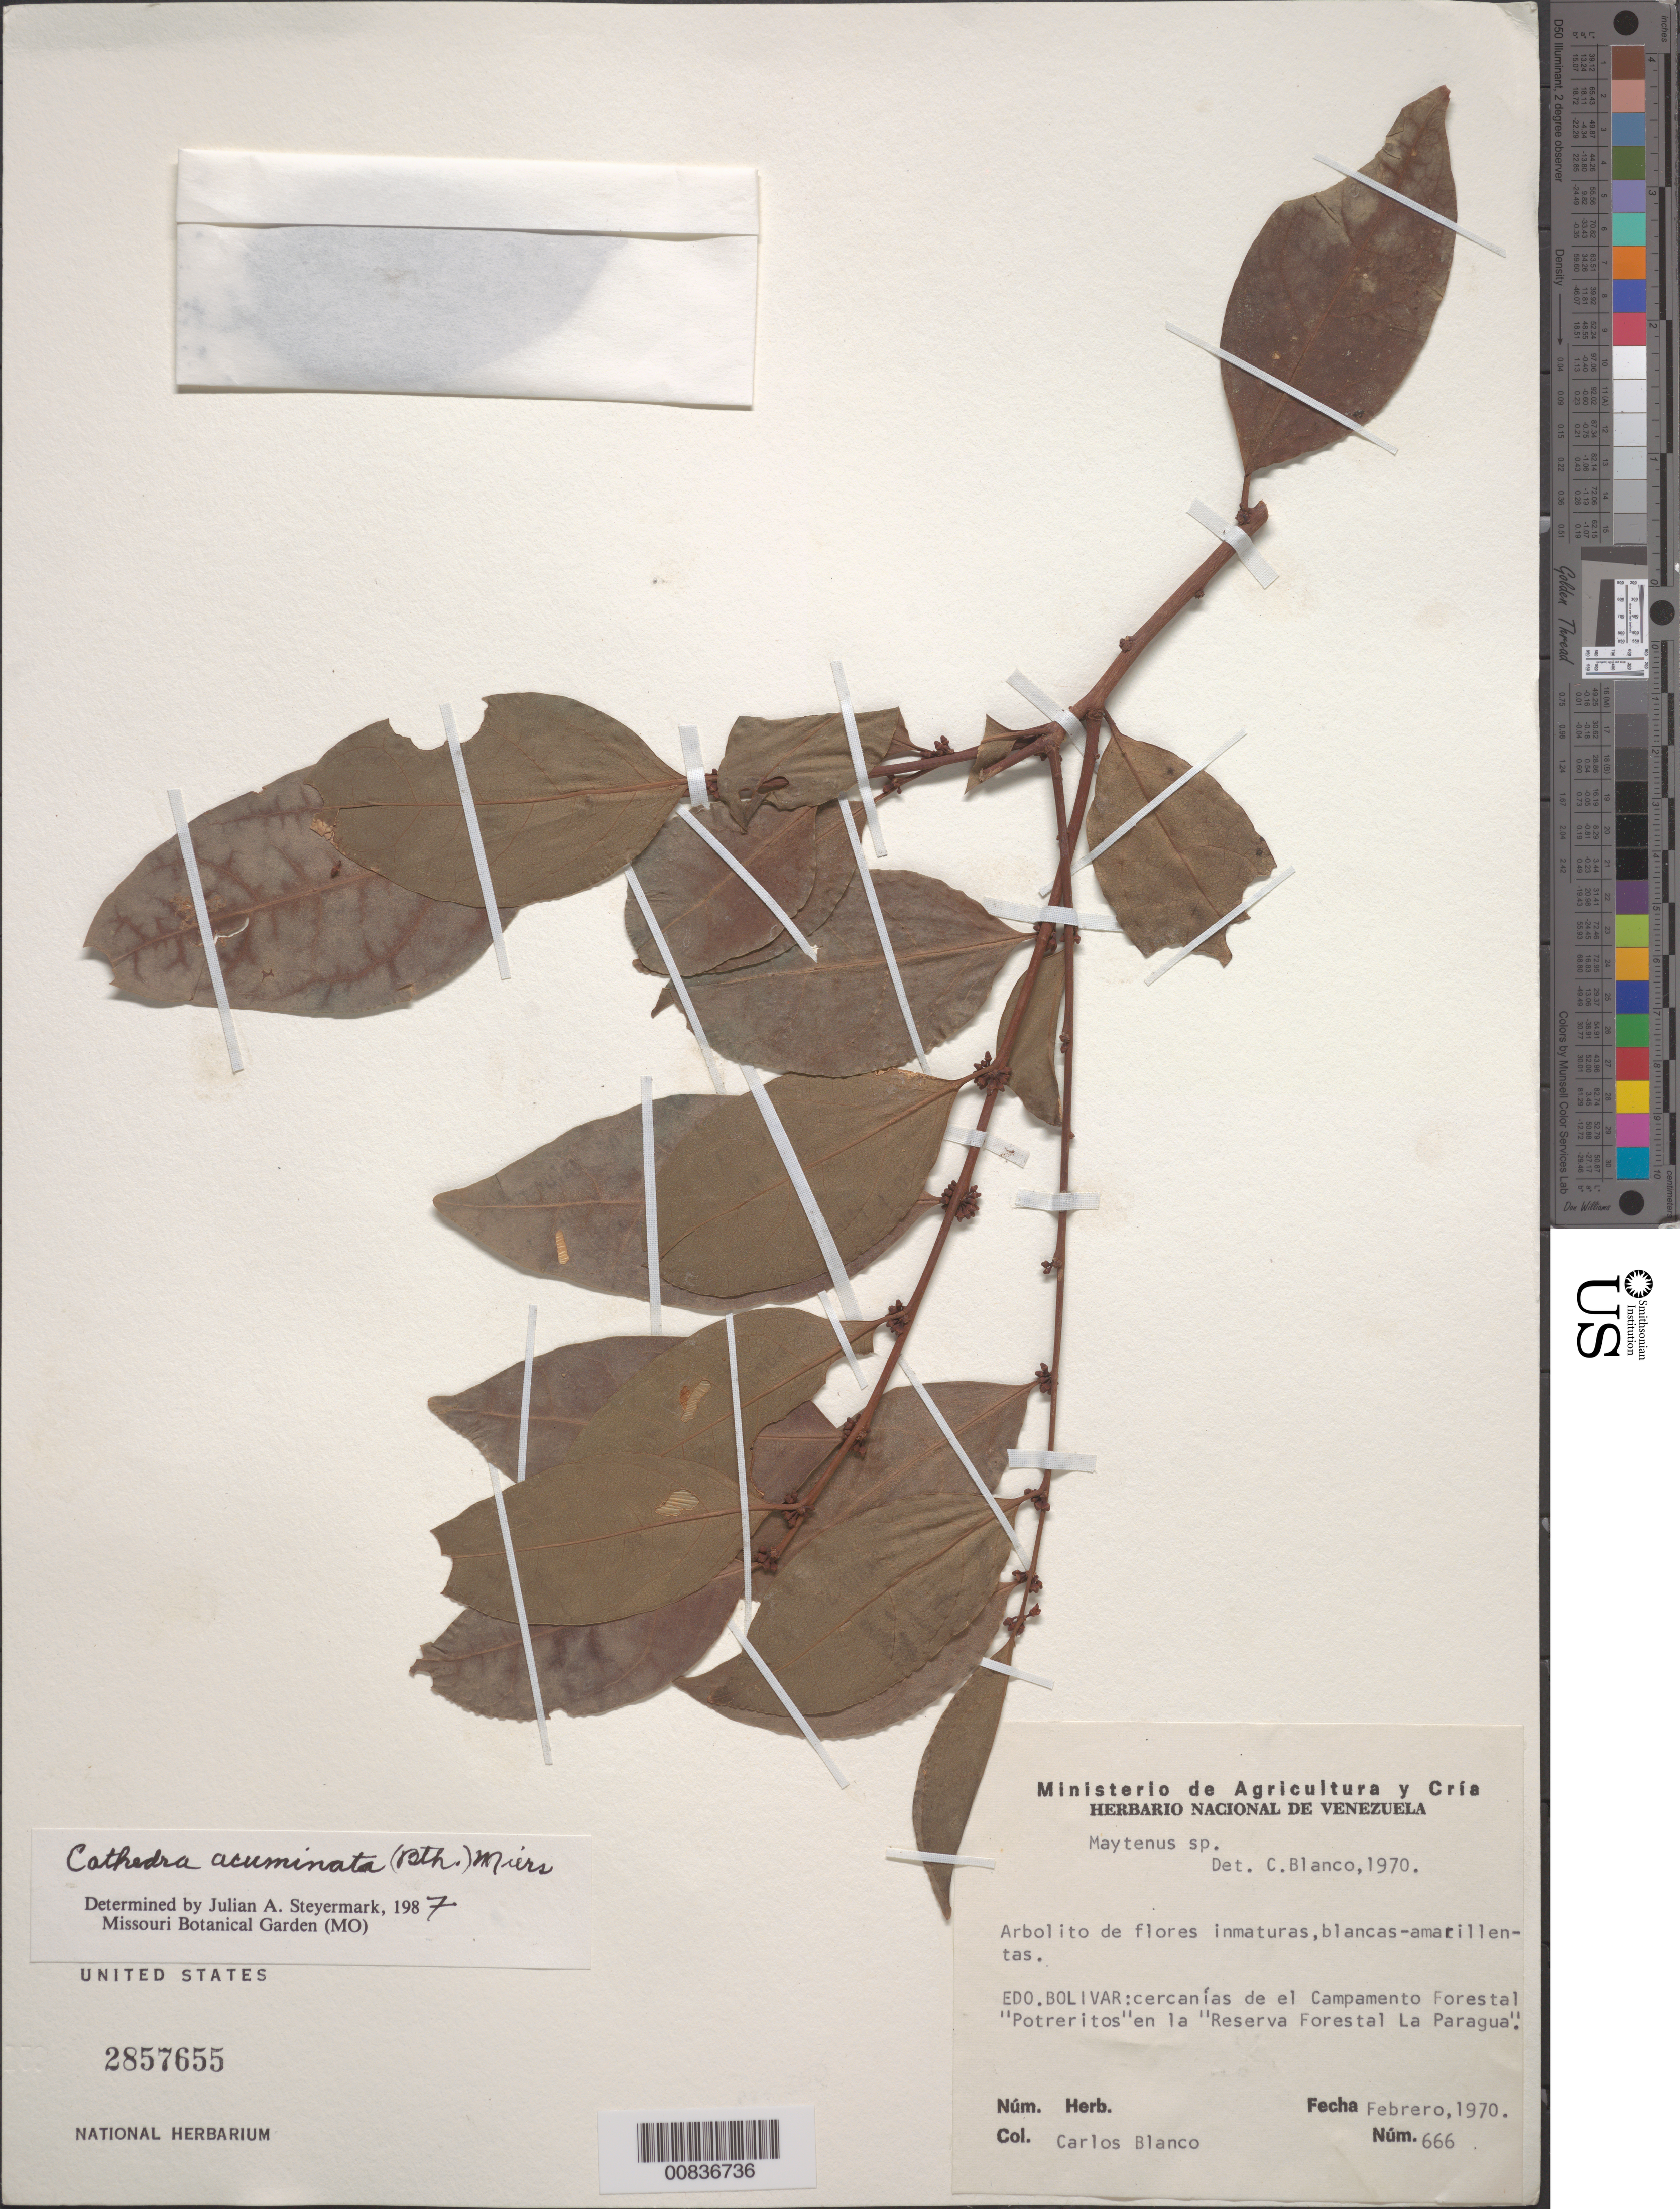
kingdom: Plantae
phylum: Tracheophyta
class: Magnoliopsida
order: Santalales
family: Aptandraceae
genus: Cathedra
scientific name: Cathedra acuminata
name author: (Benth.) Miers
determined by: Steyermark, Julian A., (VEN)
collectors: C. A. Blanco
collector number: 666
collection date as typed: Feb-70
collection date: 1970-02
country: Venezuela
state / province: Bolívar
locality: Reserva Forestal La Paragua, cercanias de el Campamento Forestal "Potreritos"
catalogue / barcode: US 2857655